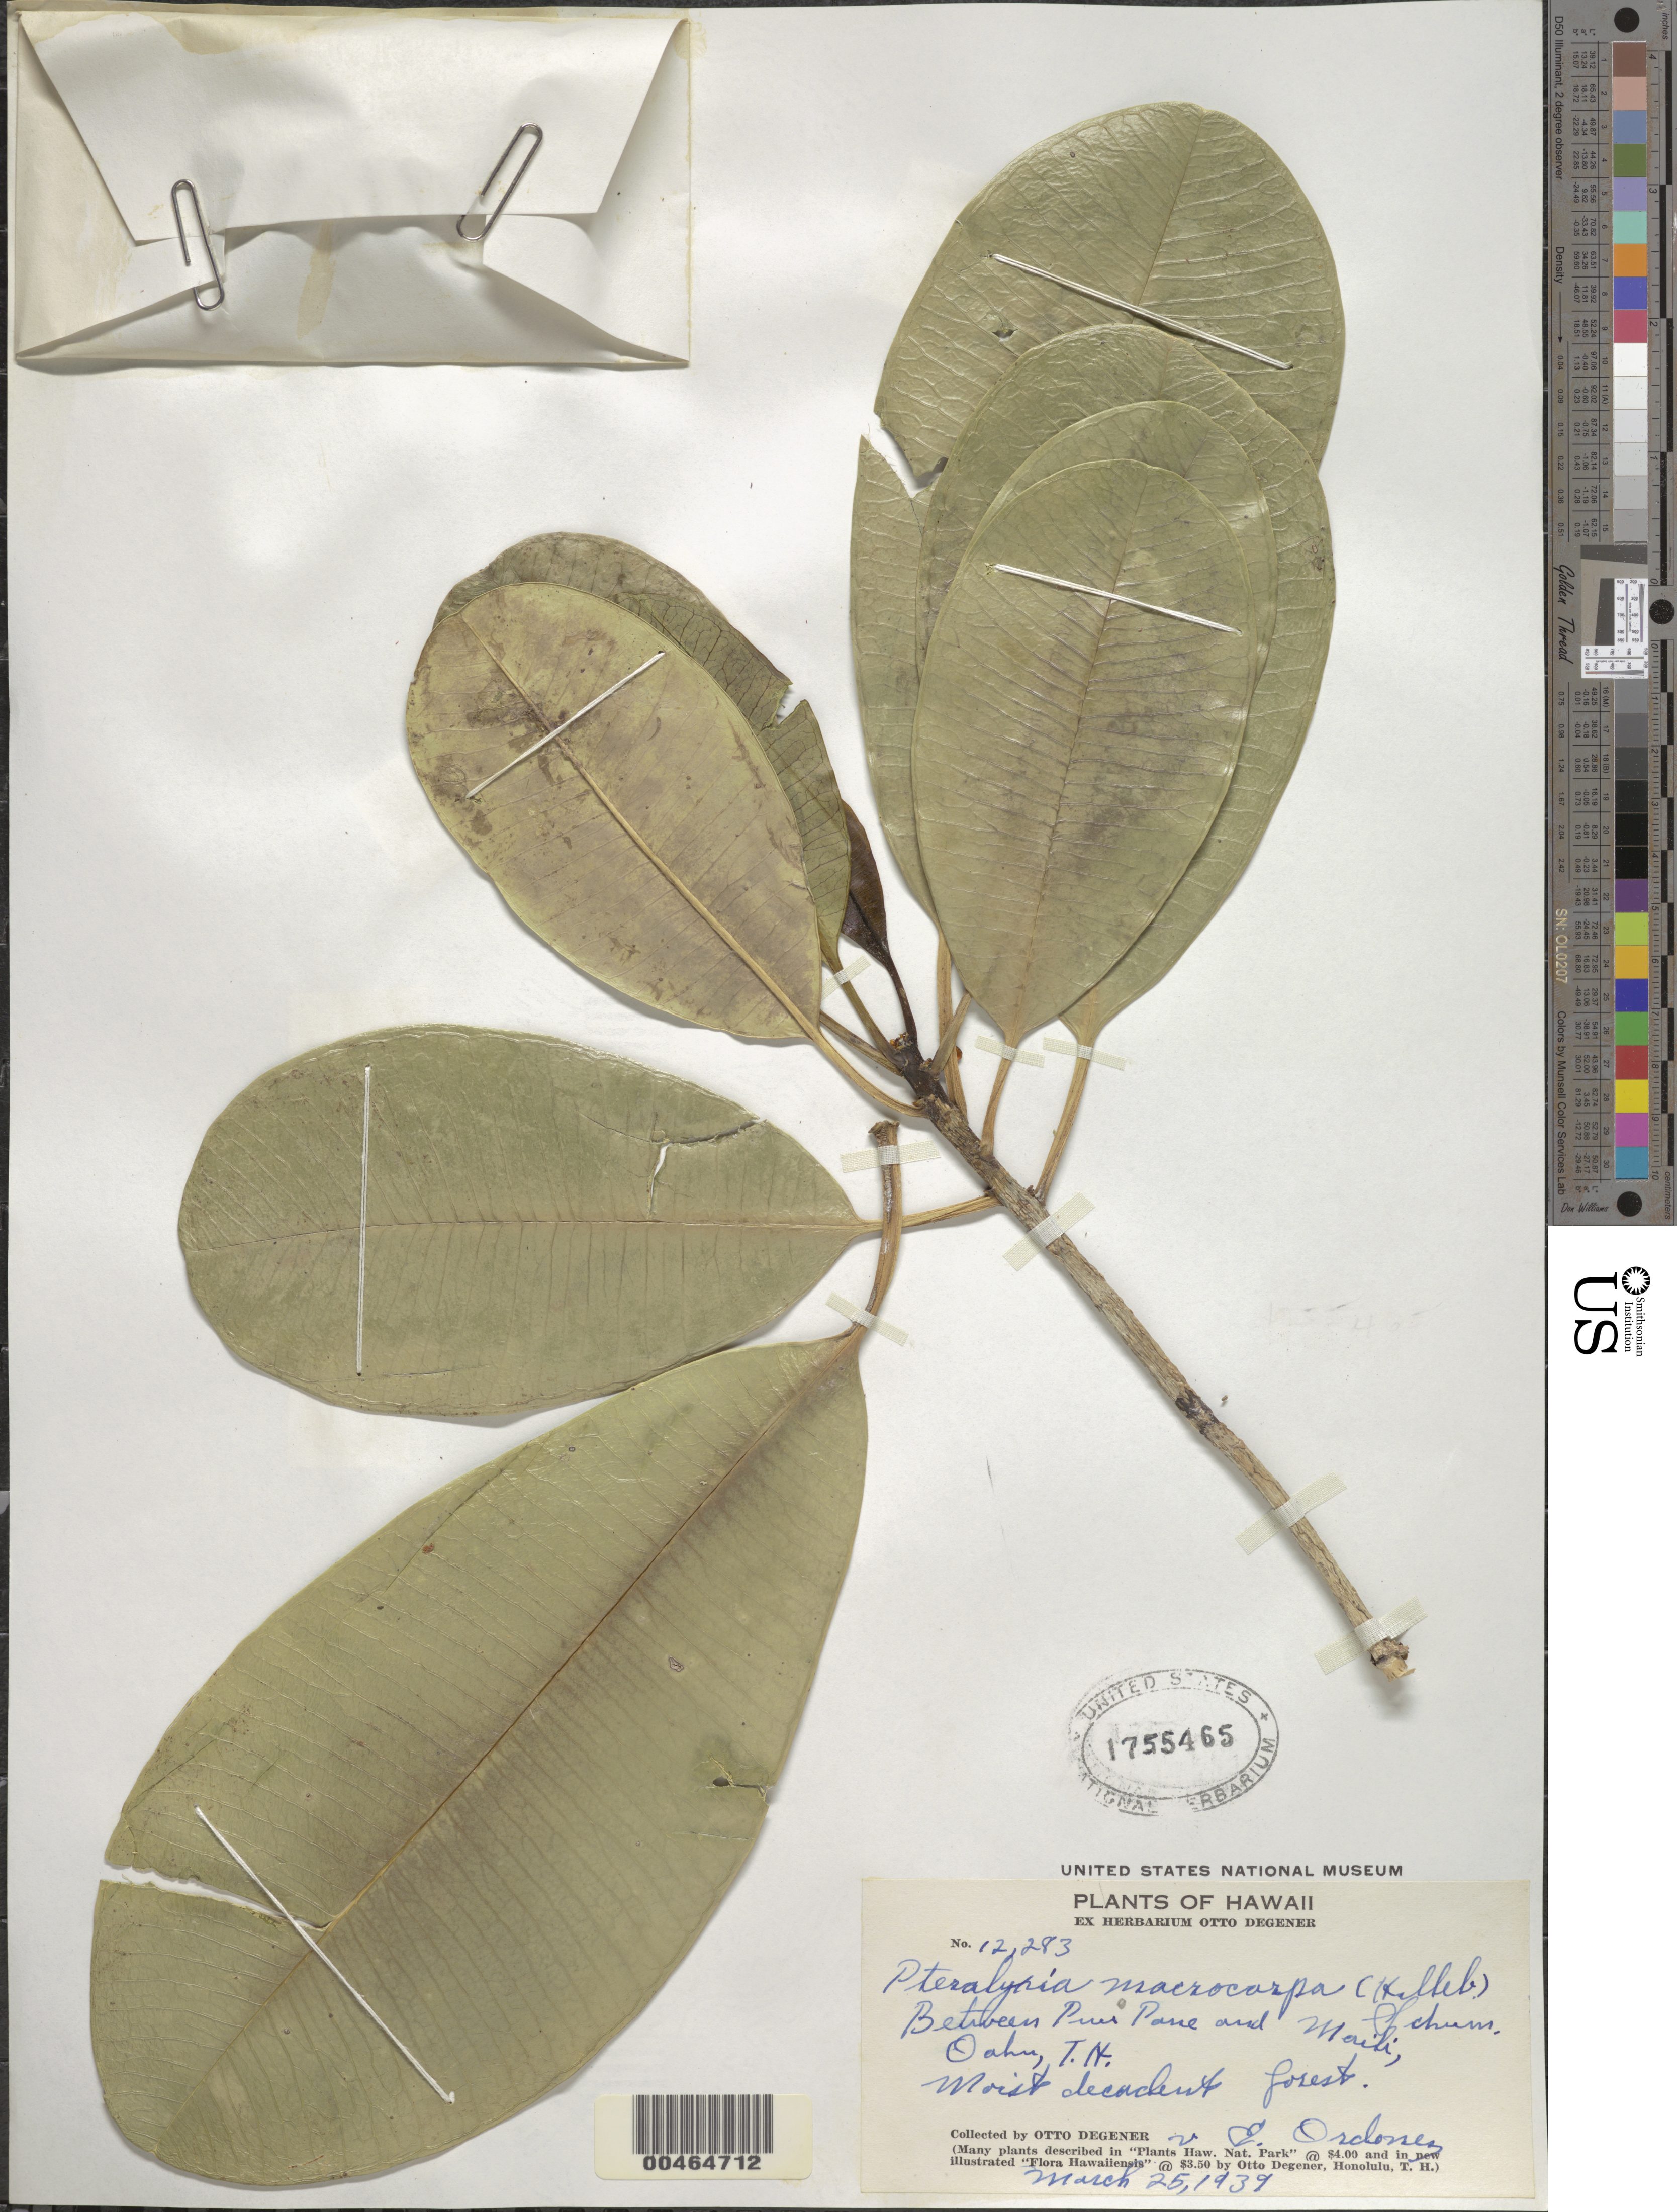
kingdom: Plantae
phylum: Tracheophyta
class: Magnoliopsida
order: Gentianales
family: Apocynaceae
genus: Pteralyxia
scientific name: Pteralyxia macrocarpa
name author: (Hillebr.) K. Schum.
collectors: O. Degener & E. Ordonez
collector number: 12283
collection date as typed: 25 Mar 1939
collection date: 1939-03-25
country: United States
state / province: Hawaii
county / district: Honolulu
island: Oahu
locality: Between Puu Pane and Maili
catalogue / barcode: US 1755465